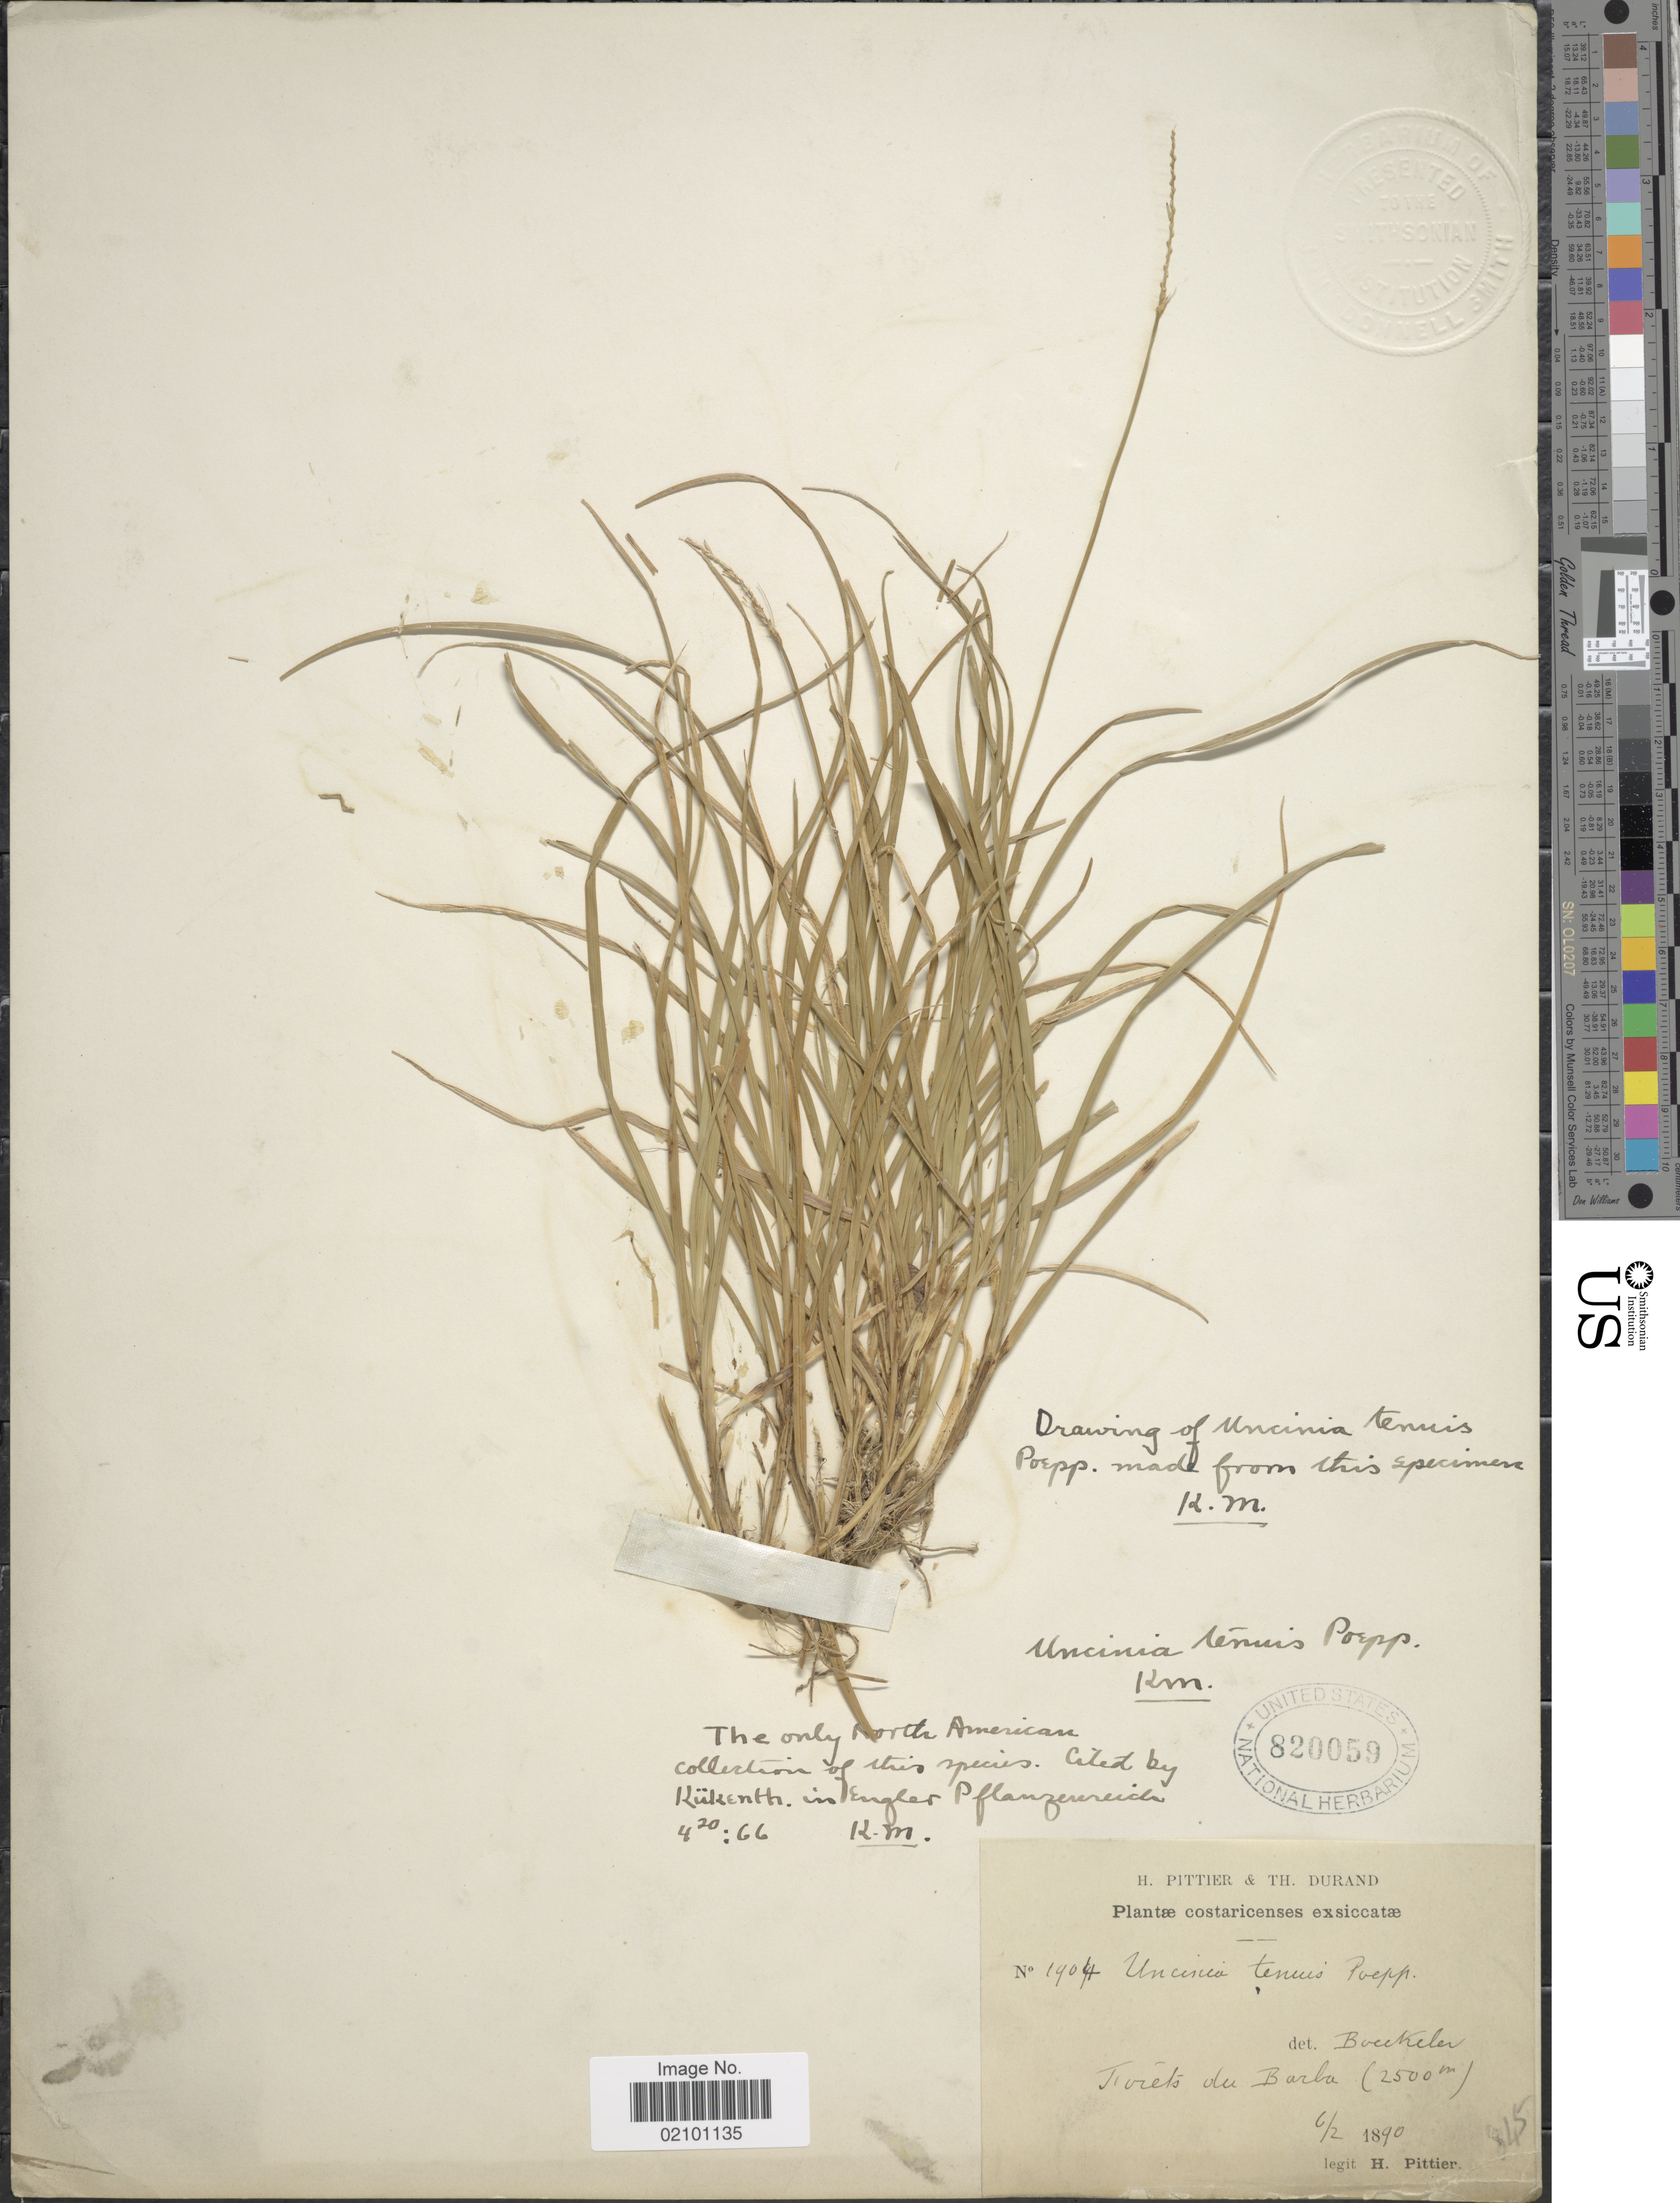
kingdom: Plantae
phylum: Tracheophyta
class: Liliopsida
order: Poales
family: Cyperaceae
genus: Carex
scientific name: Carex firmula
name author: (Kük.) J.R. Starr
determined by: Jimnéz-Mejias, Pedro, (UPOS), Universidad Pablo de Olavide (SPAIN)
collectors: H. F. Pittier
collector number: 1904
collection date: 1890-02-06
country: Costa Rica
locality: Forest du Barba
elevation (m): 2500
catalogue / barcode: US 820059